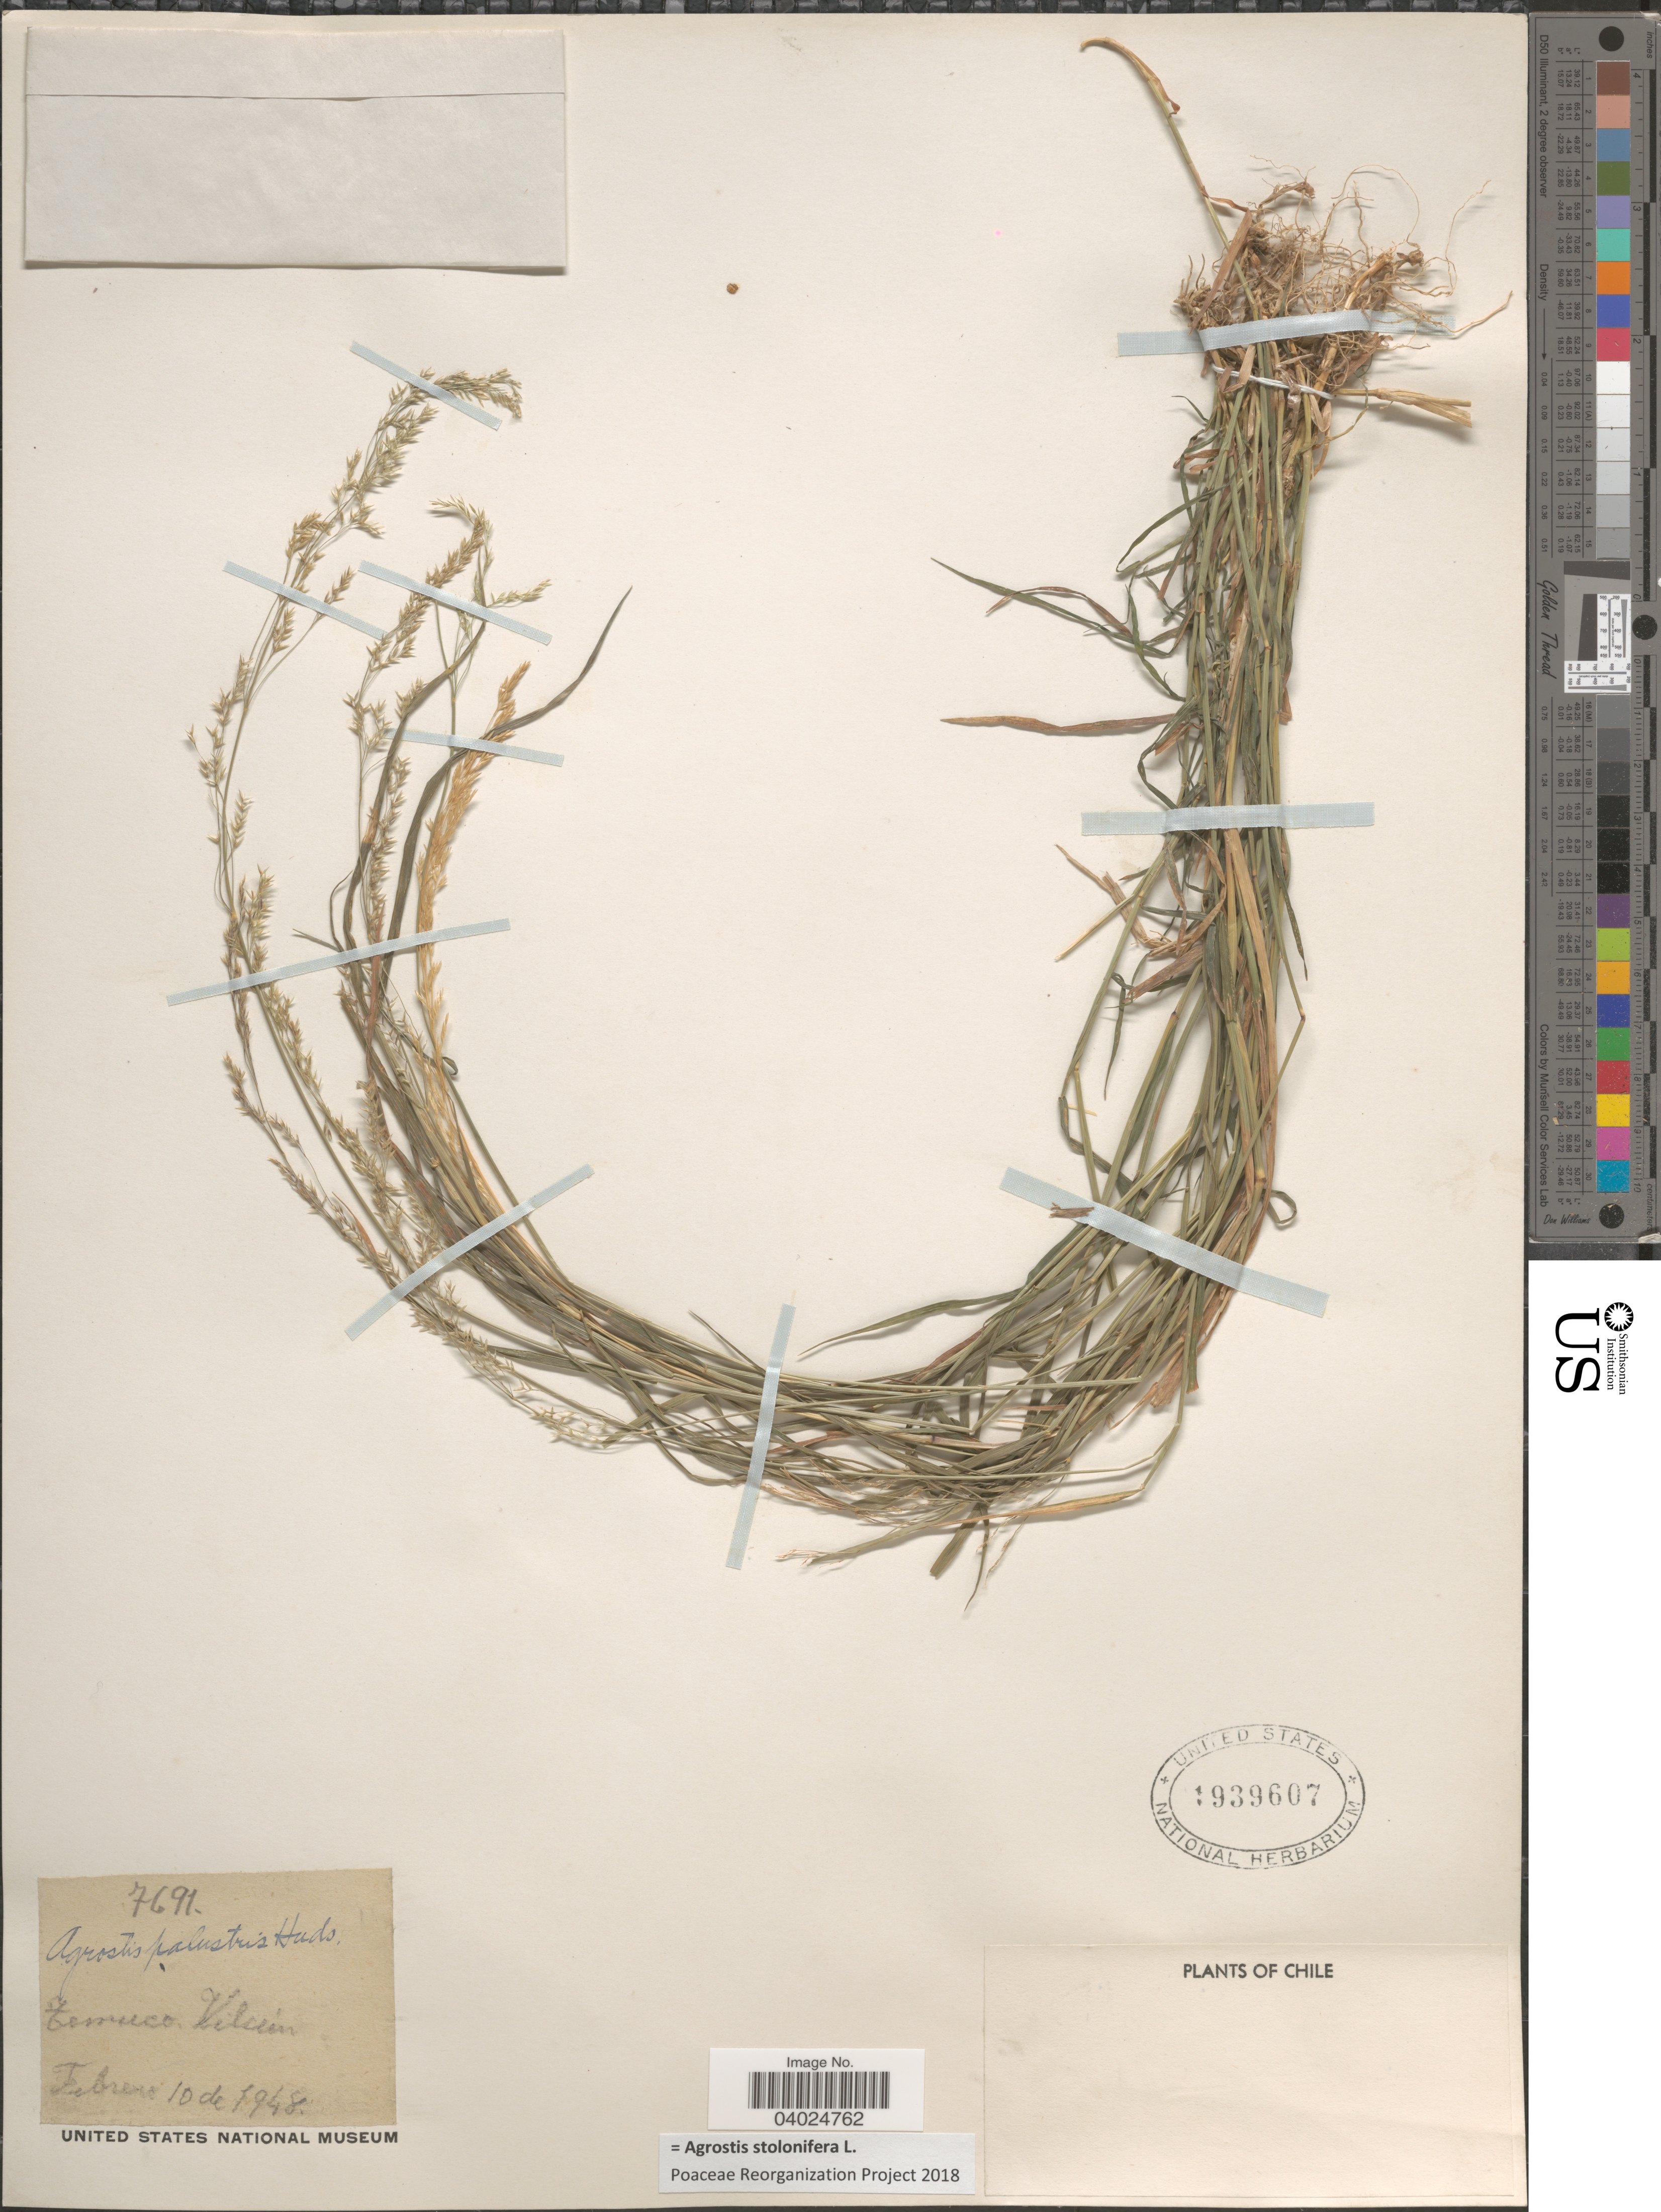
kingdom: Plantae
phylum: Tracheophyta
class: Liliopsida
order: Poales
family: Poaceae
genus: Agrostis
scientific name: Agrostis stolonifera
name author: L.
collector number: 7691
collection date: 1948-02-10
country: Chile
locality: Temuco, Vilcún.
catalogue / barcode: US 1939607